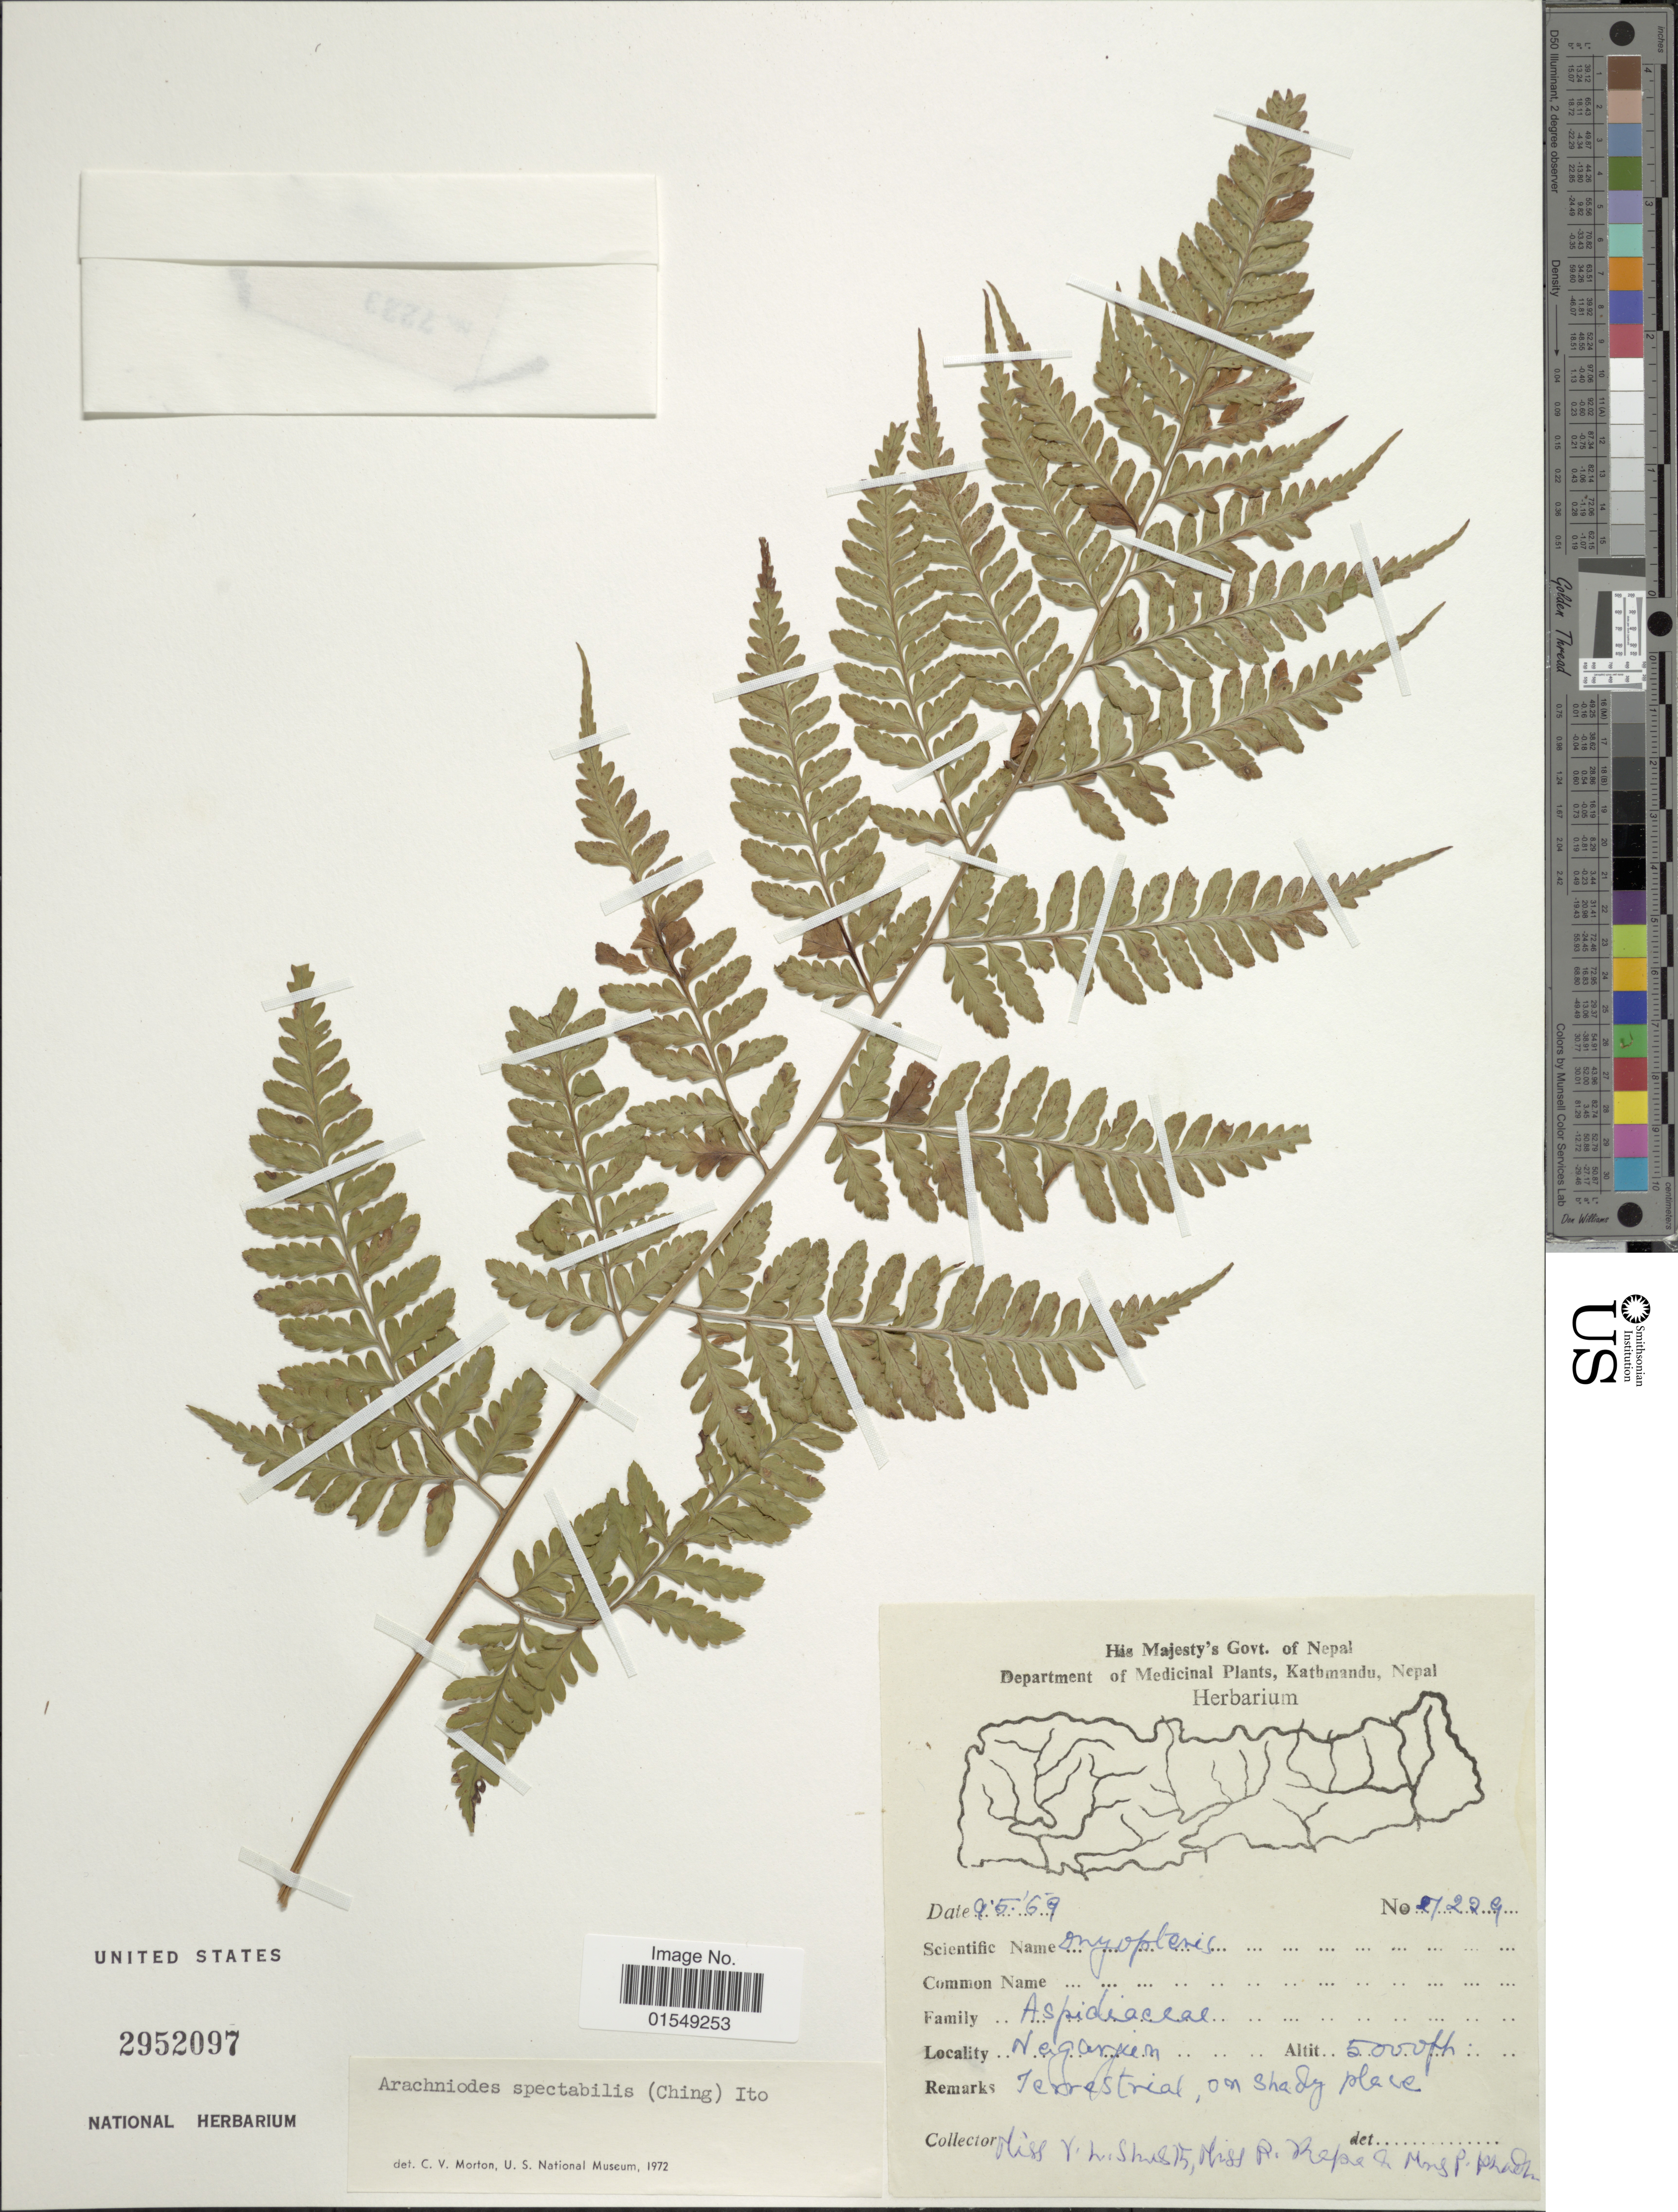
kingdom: Plantae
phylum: Tracheophyta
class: Polypodiopsida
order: Polypodiales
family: Dryopteridaceae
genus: Arachniodes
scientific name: Arachniodes spectabilis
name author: (Ching) Ching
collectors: V. Shrestha, R. Thapa & P. Pradhan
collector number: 27229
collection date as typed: Transcribed d/m/y: 9/5/69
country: Nepal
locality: Nagarjun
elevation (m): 1524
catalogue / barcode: US 2952097